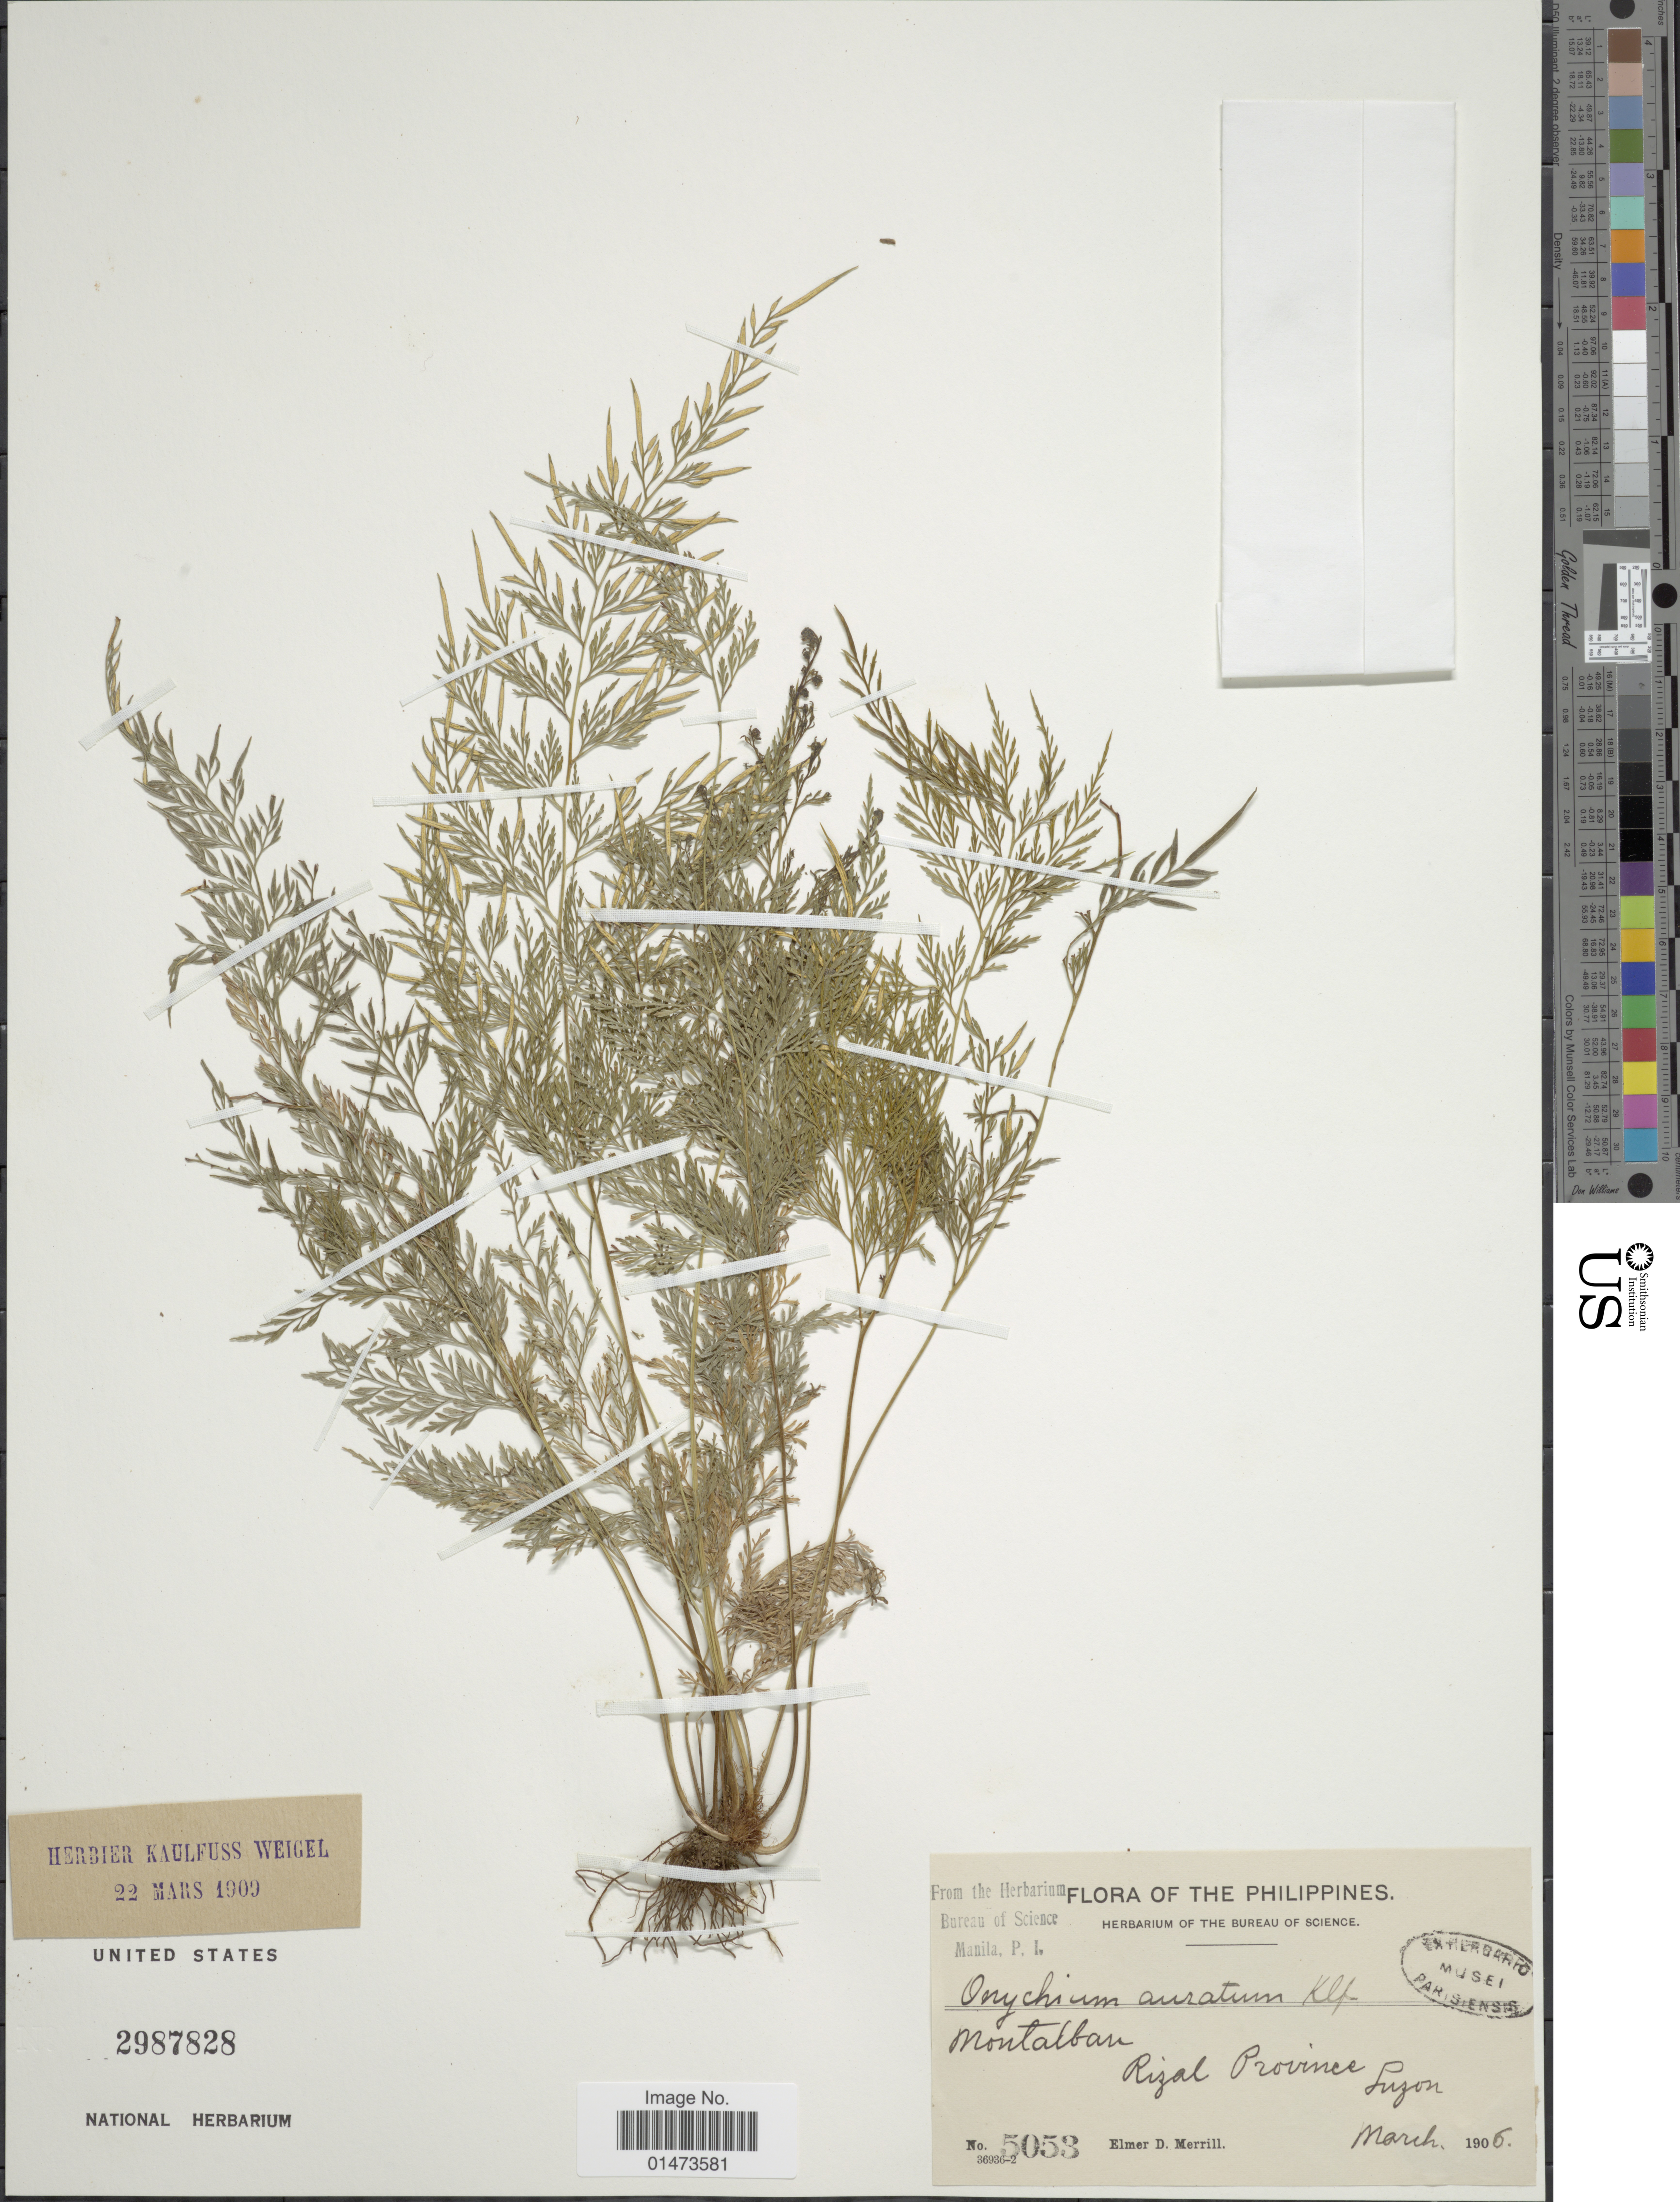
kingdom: Plantae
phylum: Tracheophyta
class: Polypodiopsida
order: Polypodiales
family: Pteridaceae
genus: Onychium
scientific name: Onychium siliculosum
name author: (Desv.) C. Chr.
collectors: E. D. Merrill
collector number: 5053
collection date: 1906-03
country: Philippines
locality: Montalban, Rizal Province, Luzon.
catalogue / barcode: US 2987828